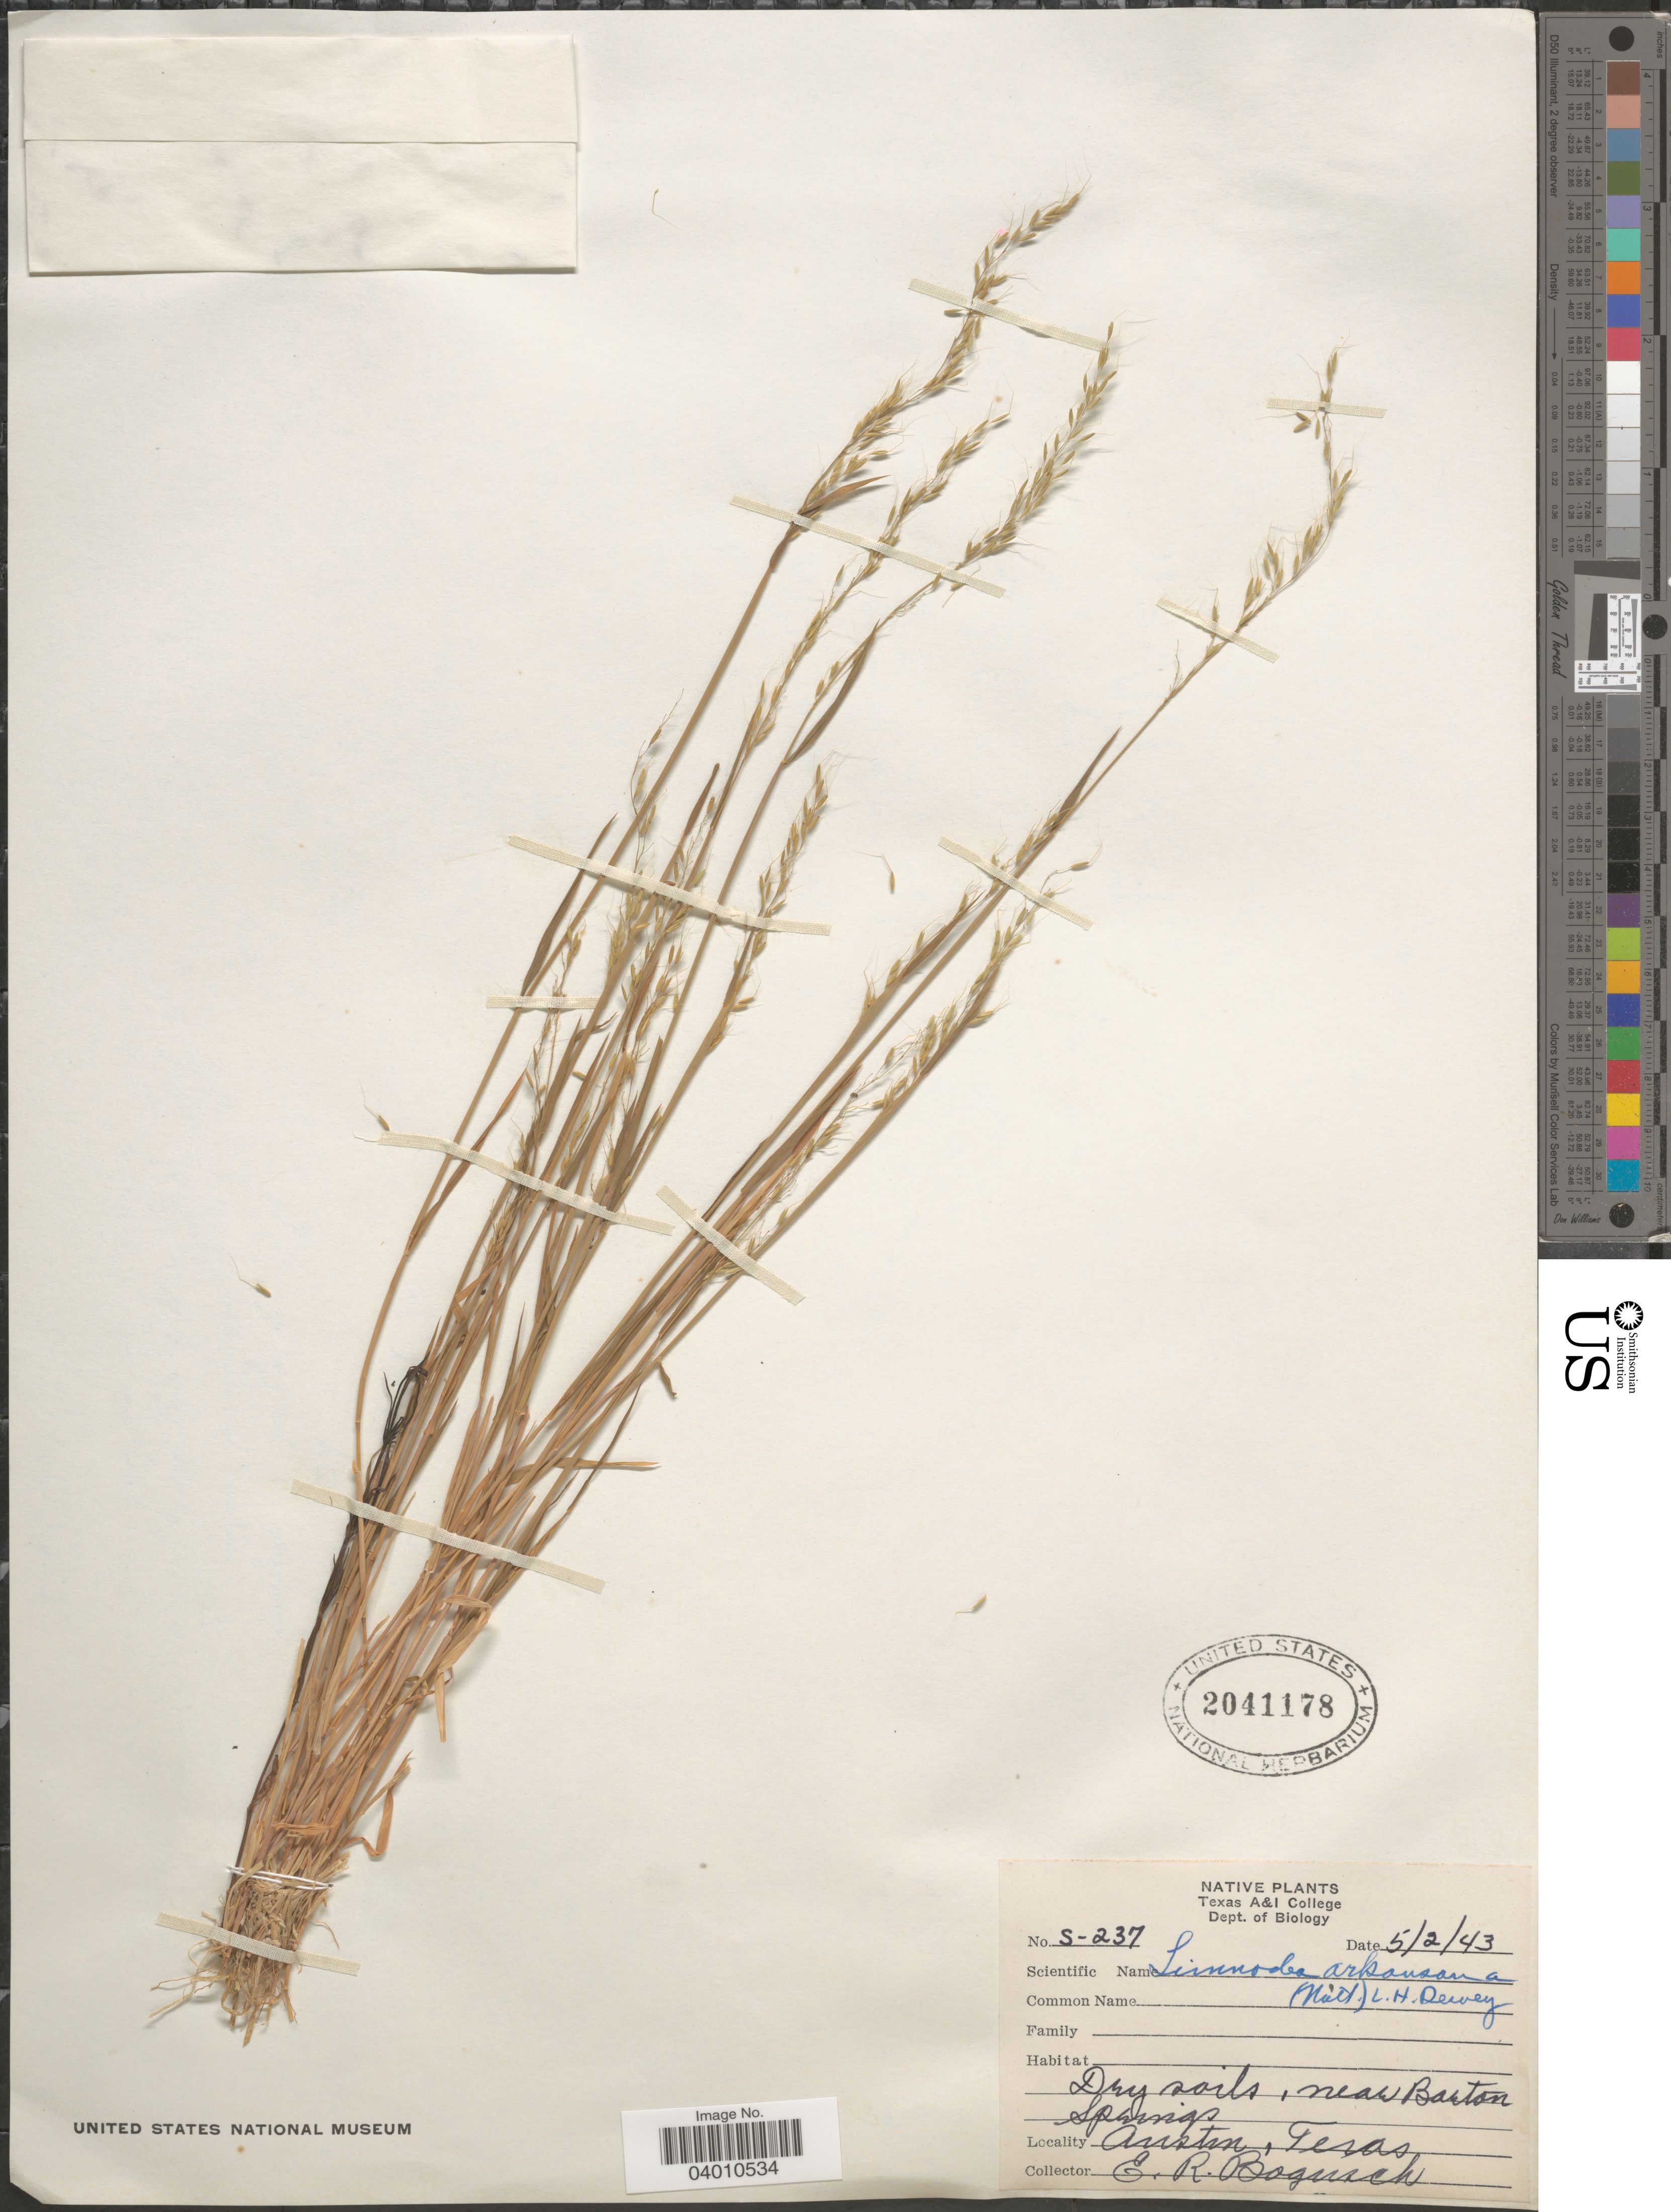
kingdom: Plantae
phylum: Tracheophyta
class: Liliopsida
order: Poales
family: Poaceae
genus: Limnodea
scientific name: Limnodea arkansana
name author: (Nutt.) L.H. Dewey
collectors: E. Bogusch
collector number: S-237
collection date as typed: Transcribed d/m/y: 2/5/43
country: United States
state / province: Texas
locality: Dry soils, near Barton Springs. Austin.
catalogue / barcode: US 2041178